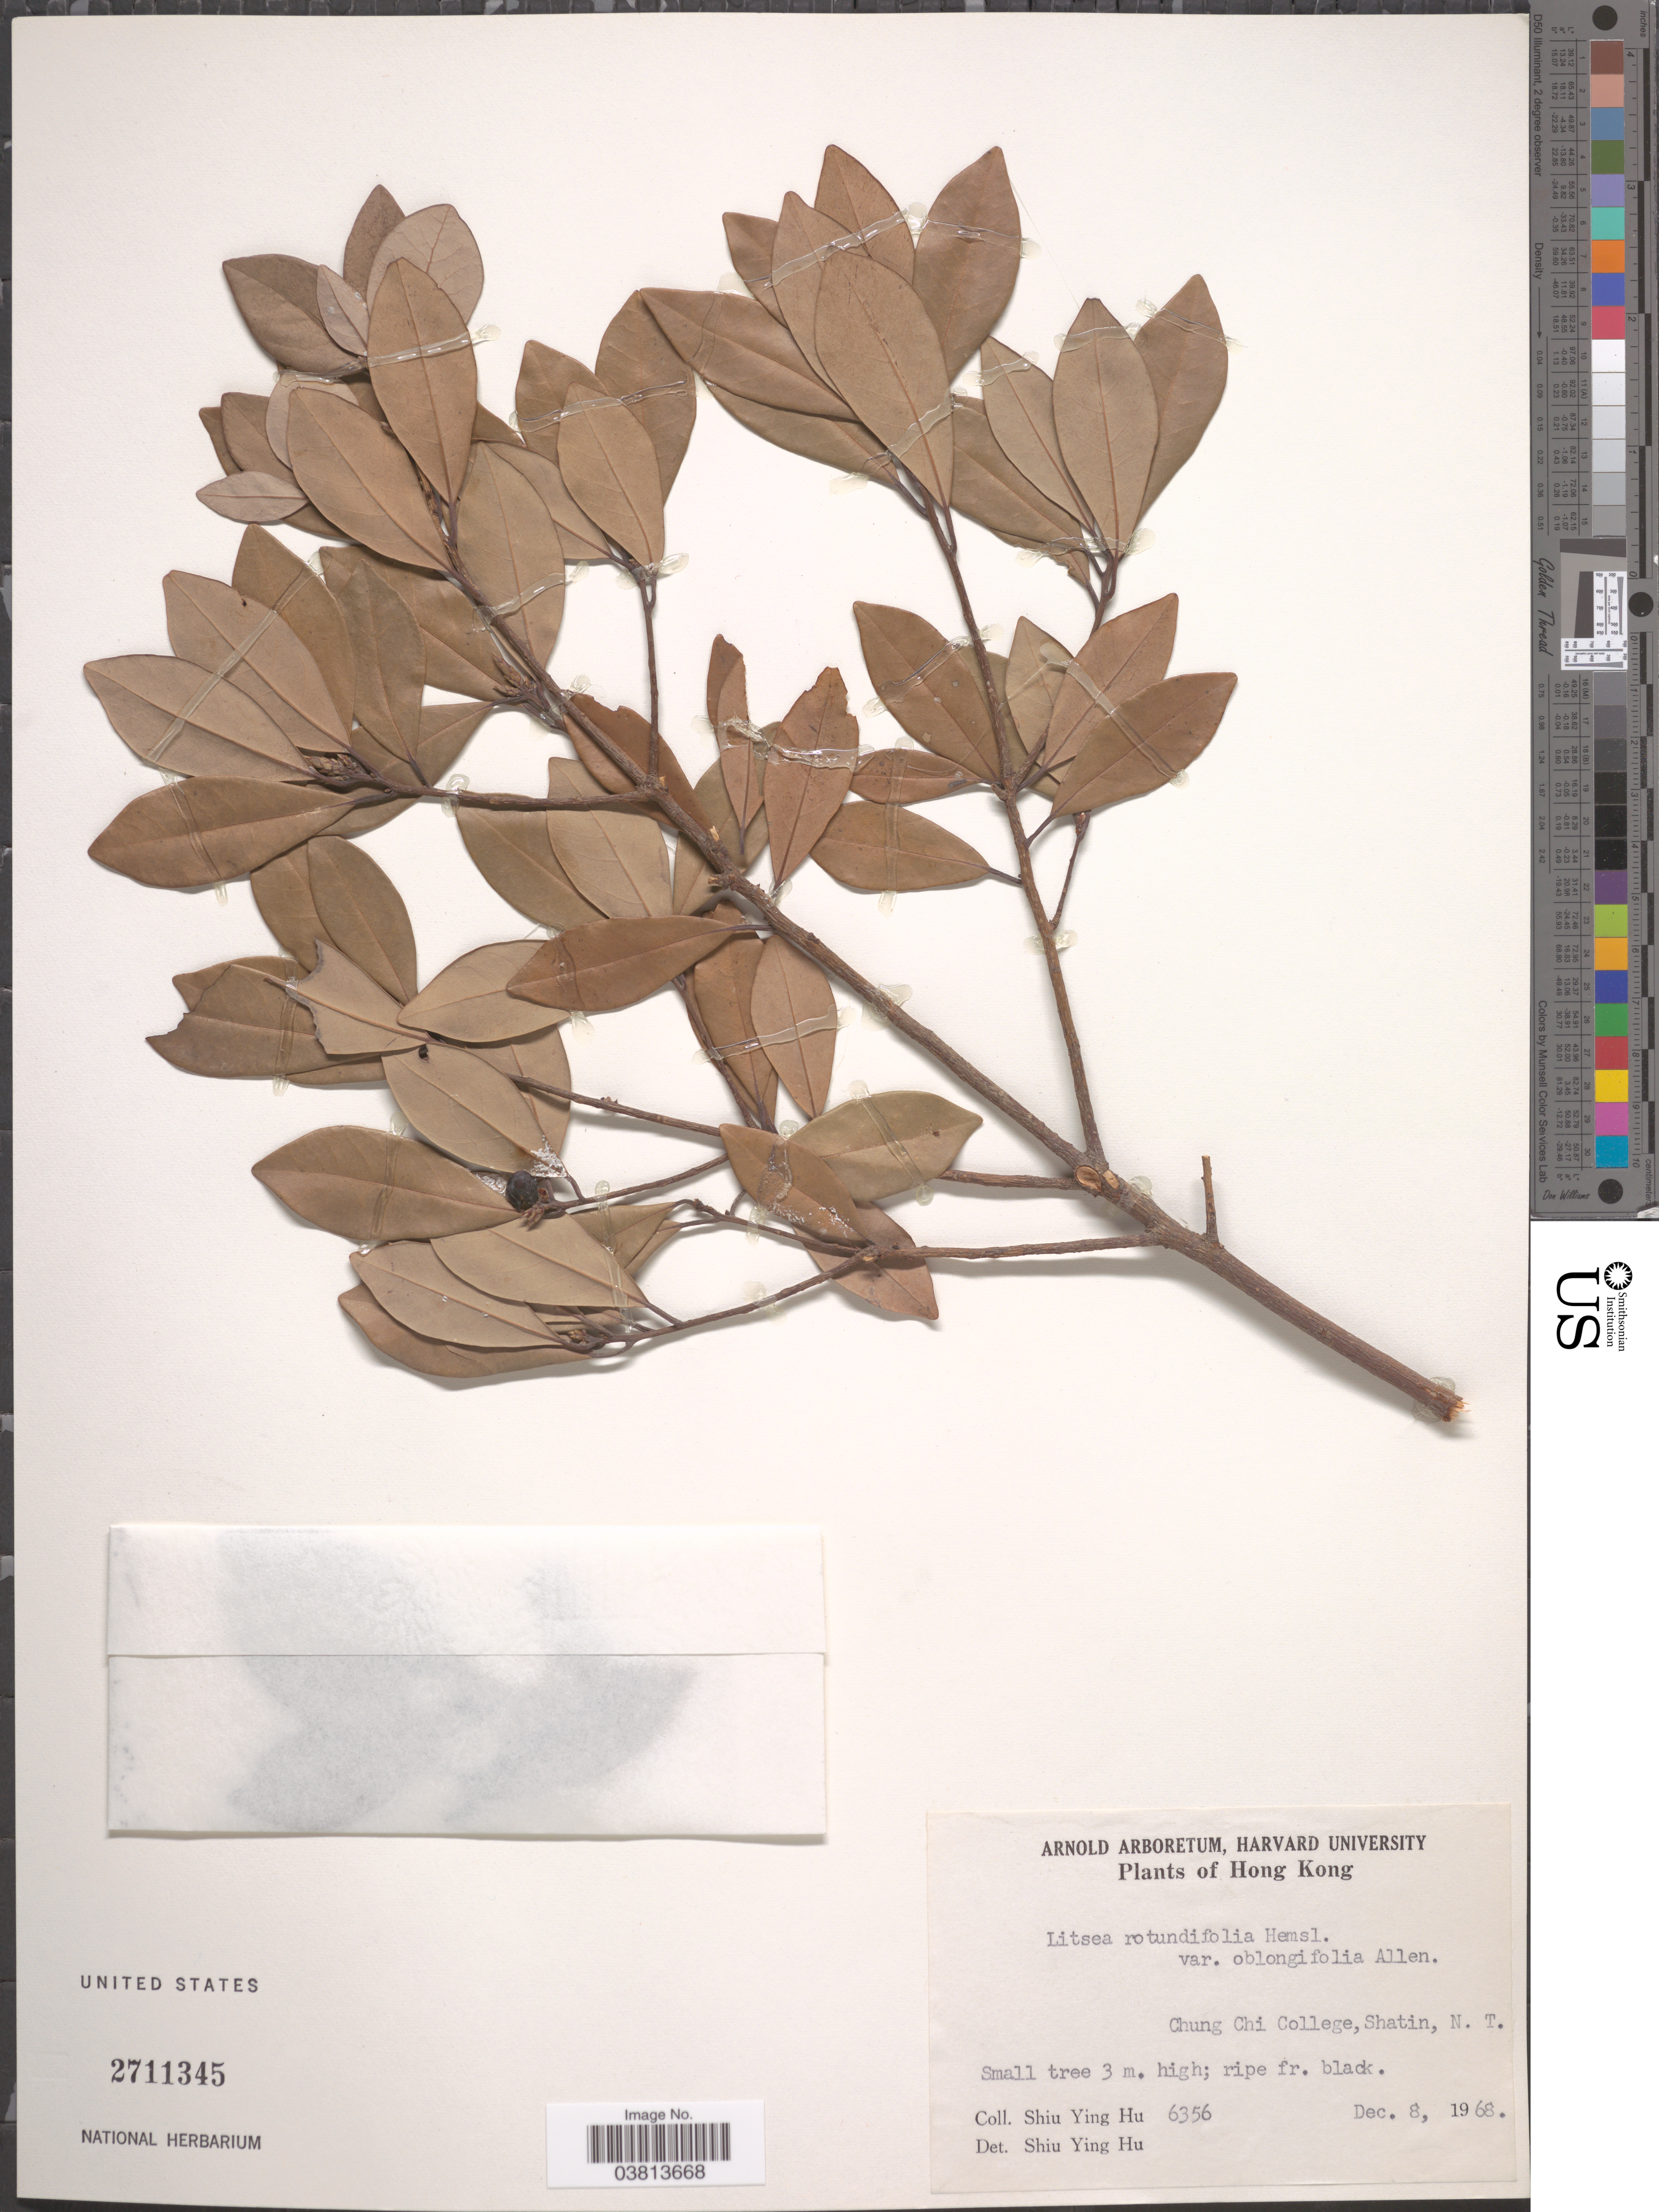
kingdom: Plantae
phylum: Tracheophyta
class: Magnoliopsida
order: Laurales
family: Lauraceae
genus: Litsea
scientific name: Litsea rotundifolia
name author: Hemsl.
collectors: S. Y. Hu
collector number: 6356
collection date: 1968-12-08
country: China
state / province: Hong Kong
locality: Chung Chi College, Shatin, N. T.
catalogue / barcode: US 2711345